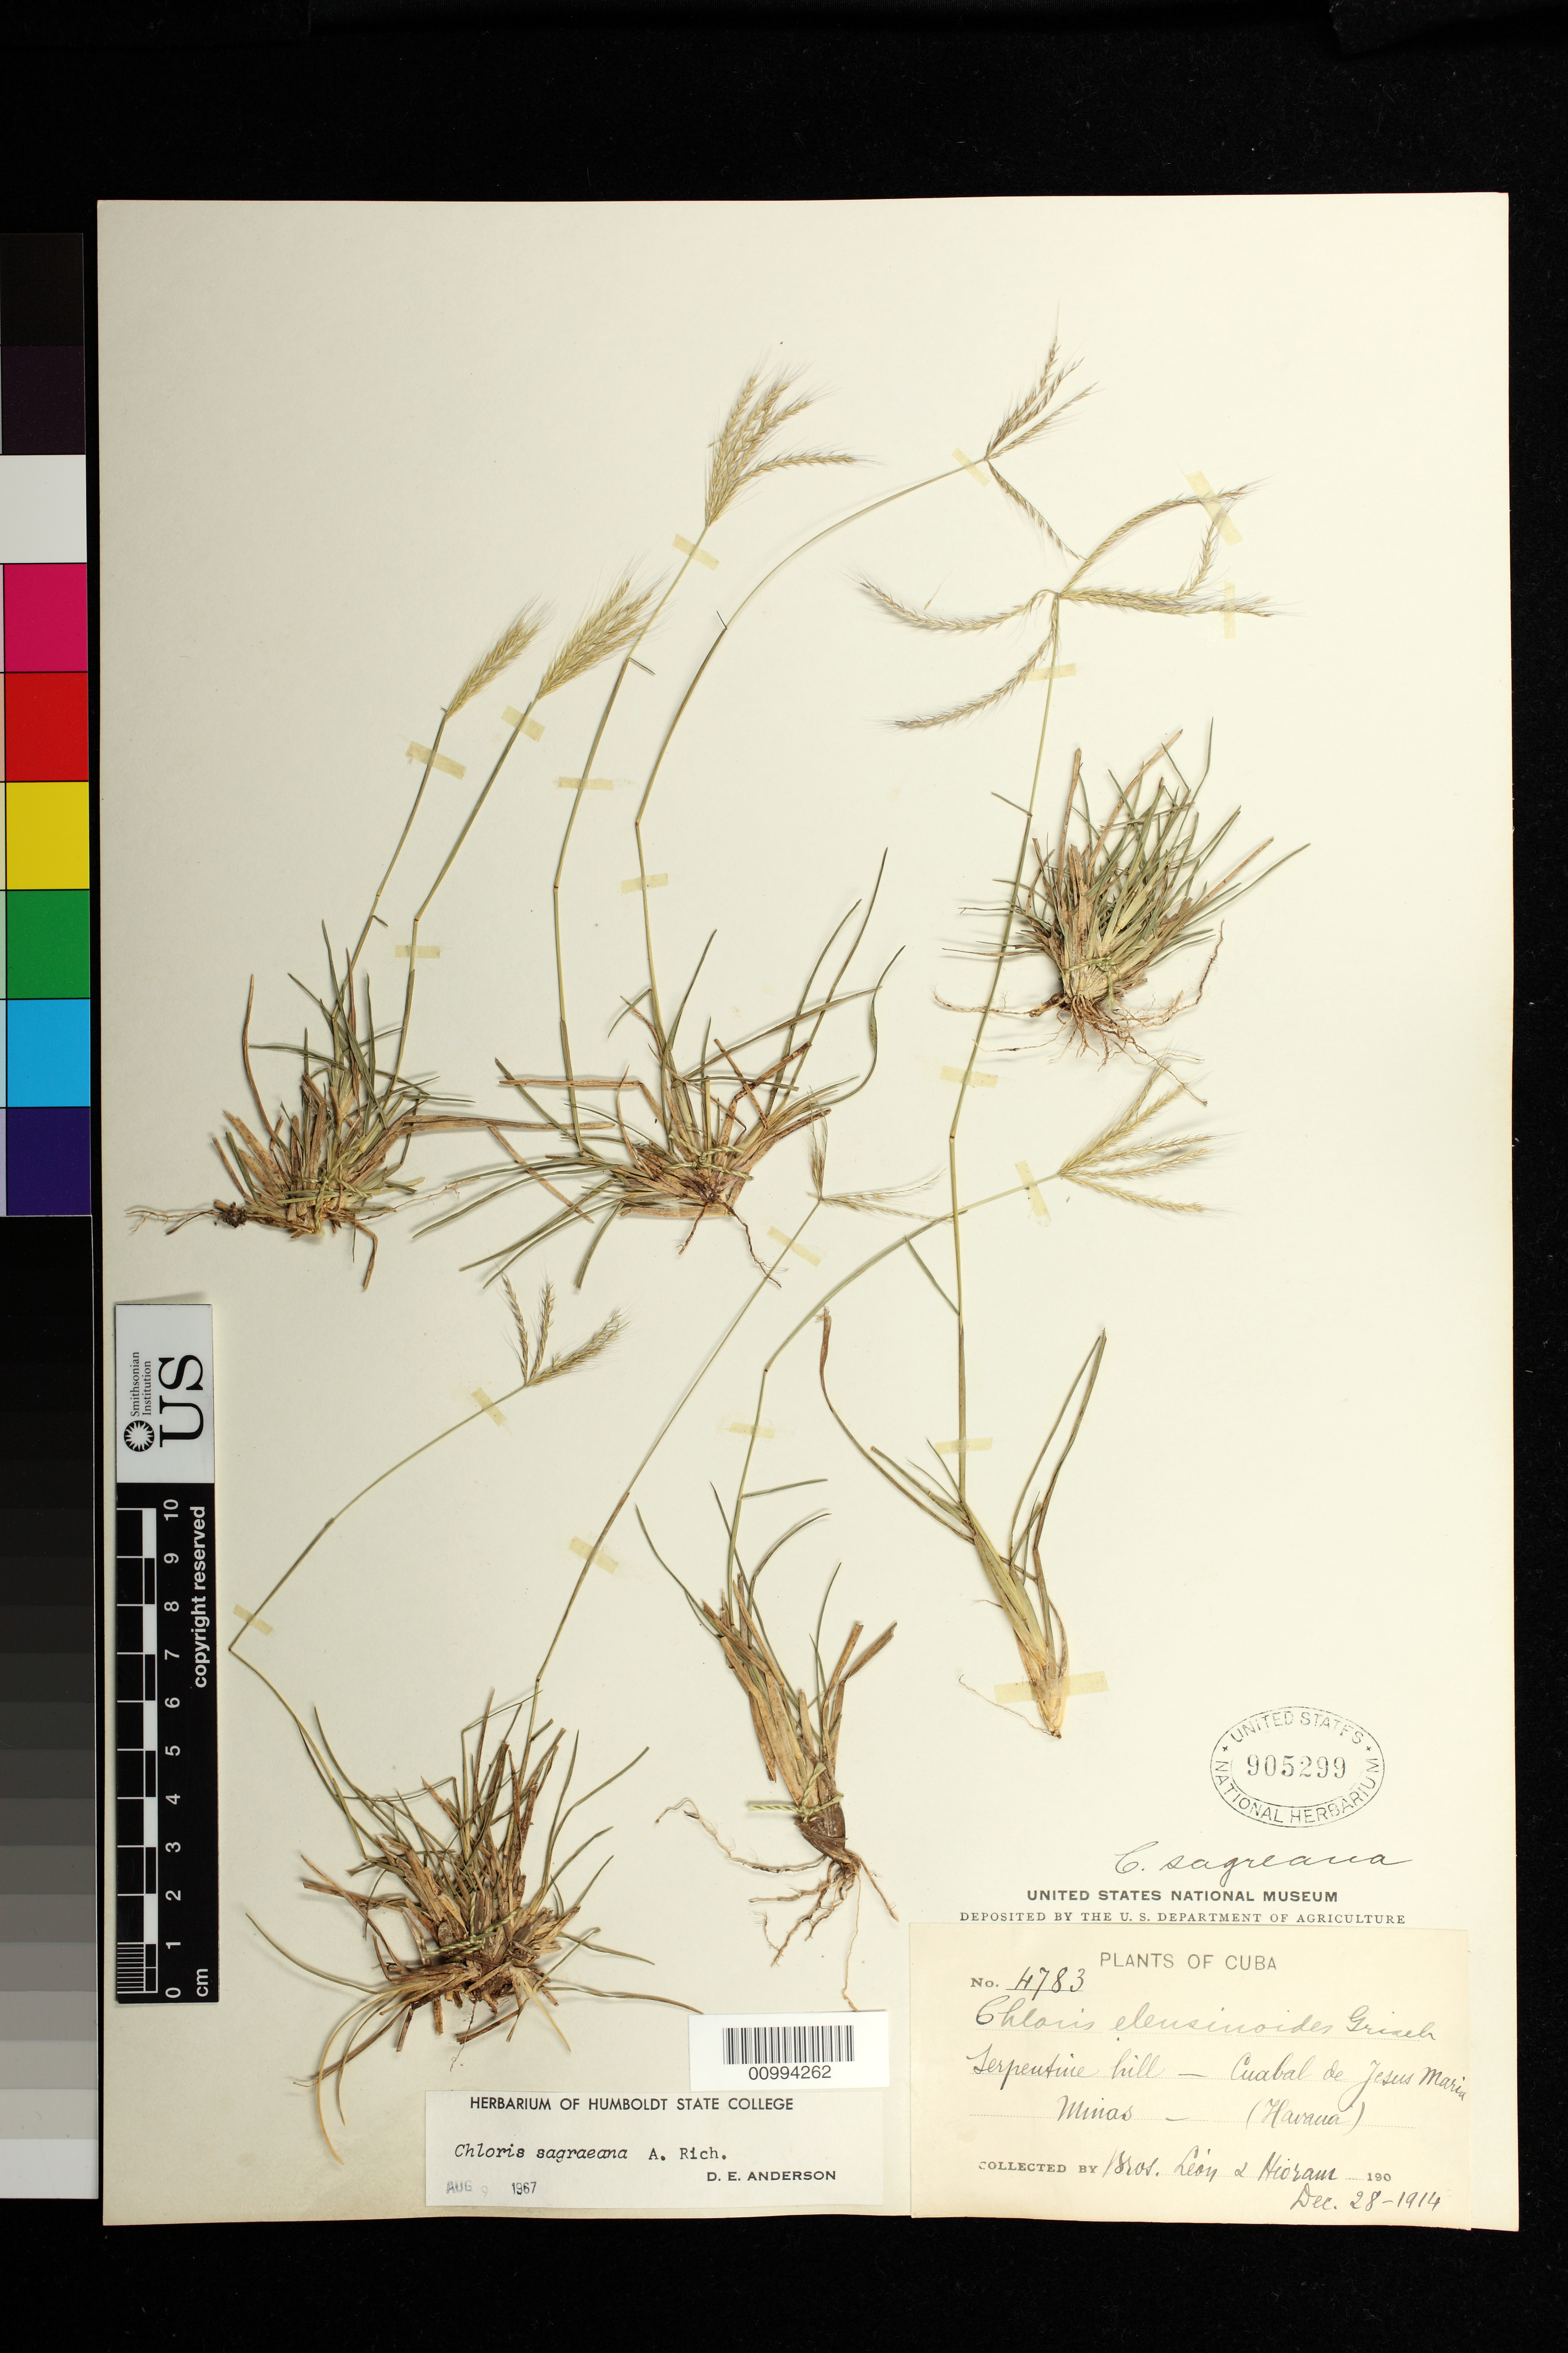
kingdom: Plantae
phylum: Tracheophyta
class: Liliopsida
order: Poales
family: Poaceae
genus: Chloris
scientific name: Chloris sagraeana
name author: A. Rich.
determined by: Anderson, D. E.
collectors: Bro. León & Bro. Hioram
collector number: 4783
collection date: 1914-12-28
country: Cuba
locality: Terpeutine hill - Cuabal de Jesus Maria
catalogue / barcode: US 905299